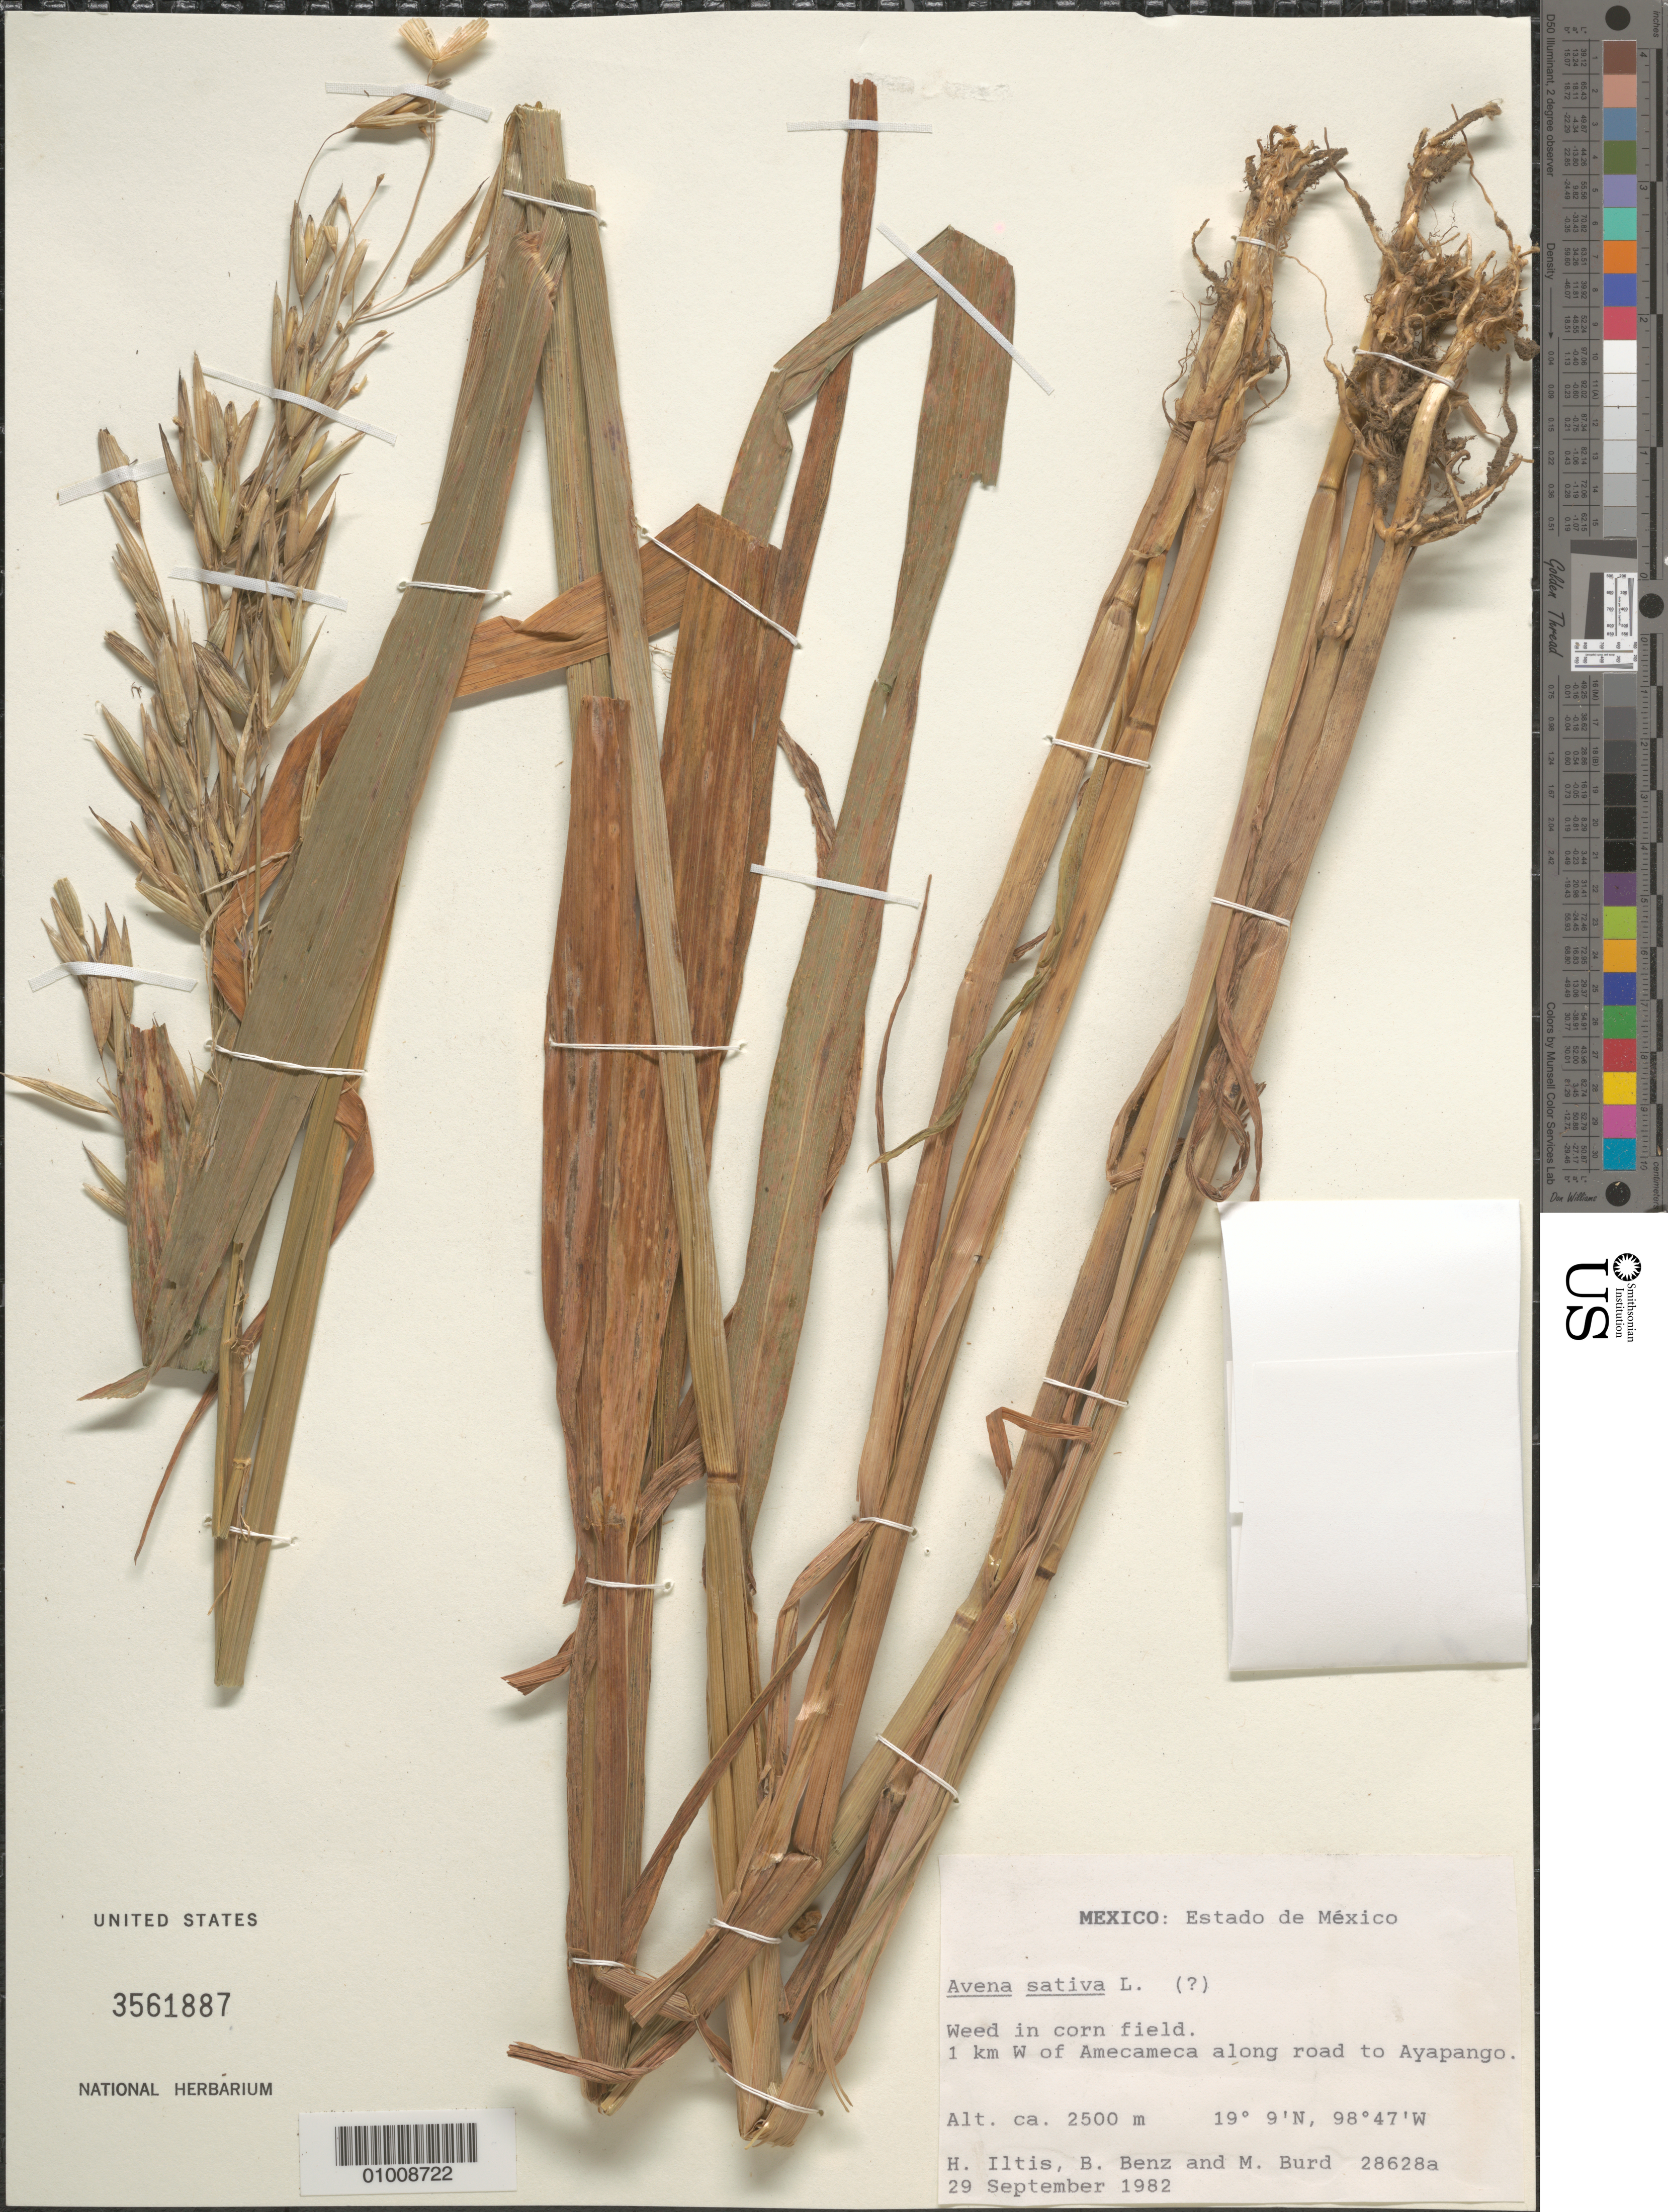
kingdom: Plantae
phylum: Tracheophyta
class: Liliopsida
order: Poales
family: Poaceae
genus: Avena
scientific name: Avena sativa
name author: L.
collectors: H. H. Iltis, B. Benz & M. Burd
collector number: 28628a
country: Mexico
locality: W of Amecameca along road to Ayapango.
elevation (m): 2500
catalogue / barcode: US 3561887